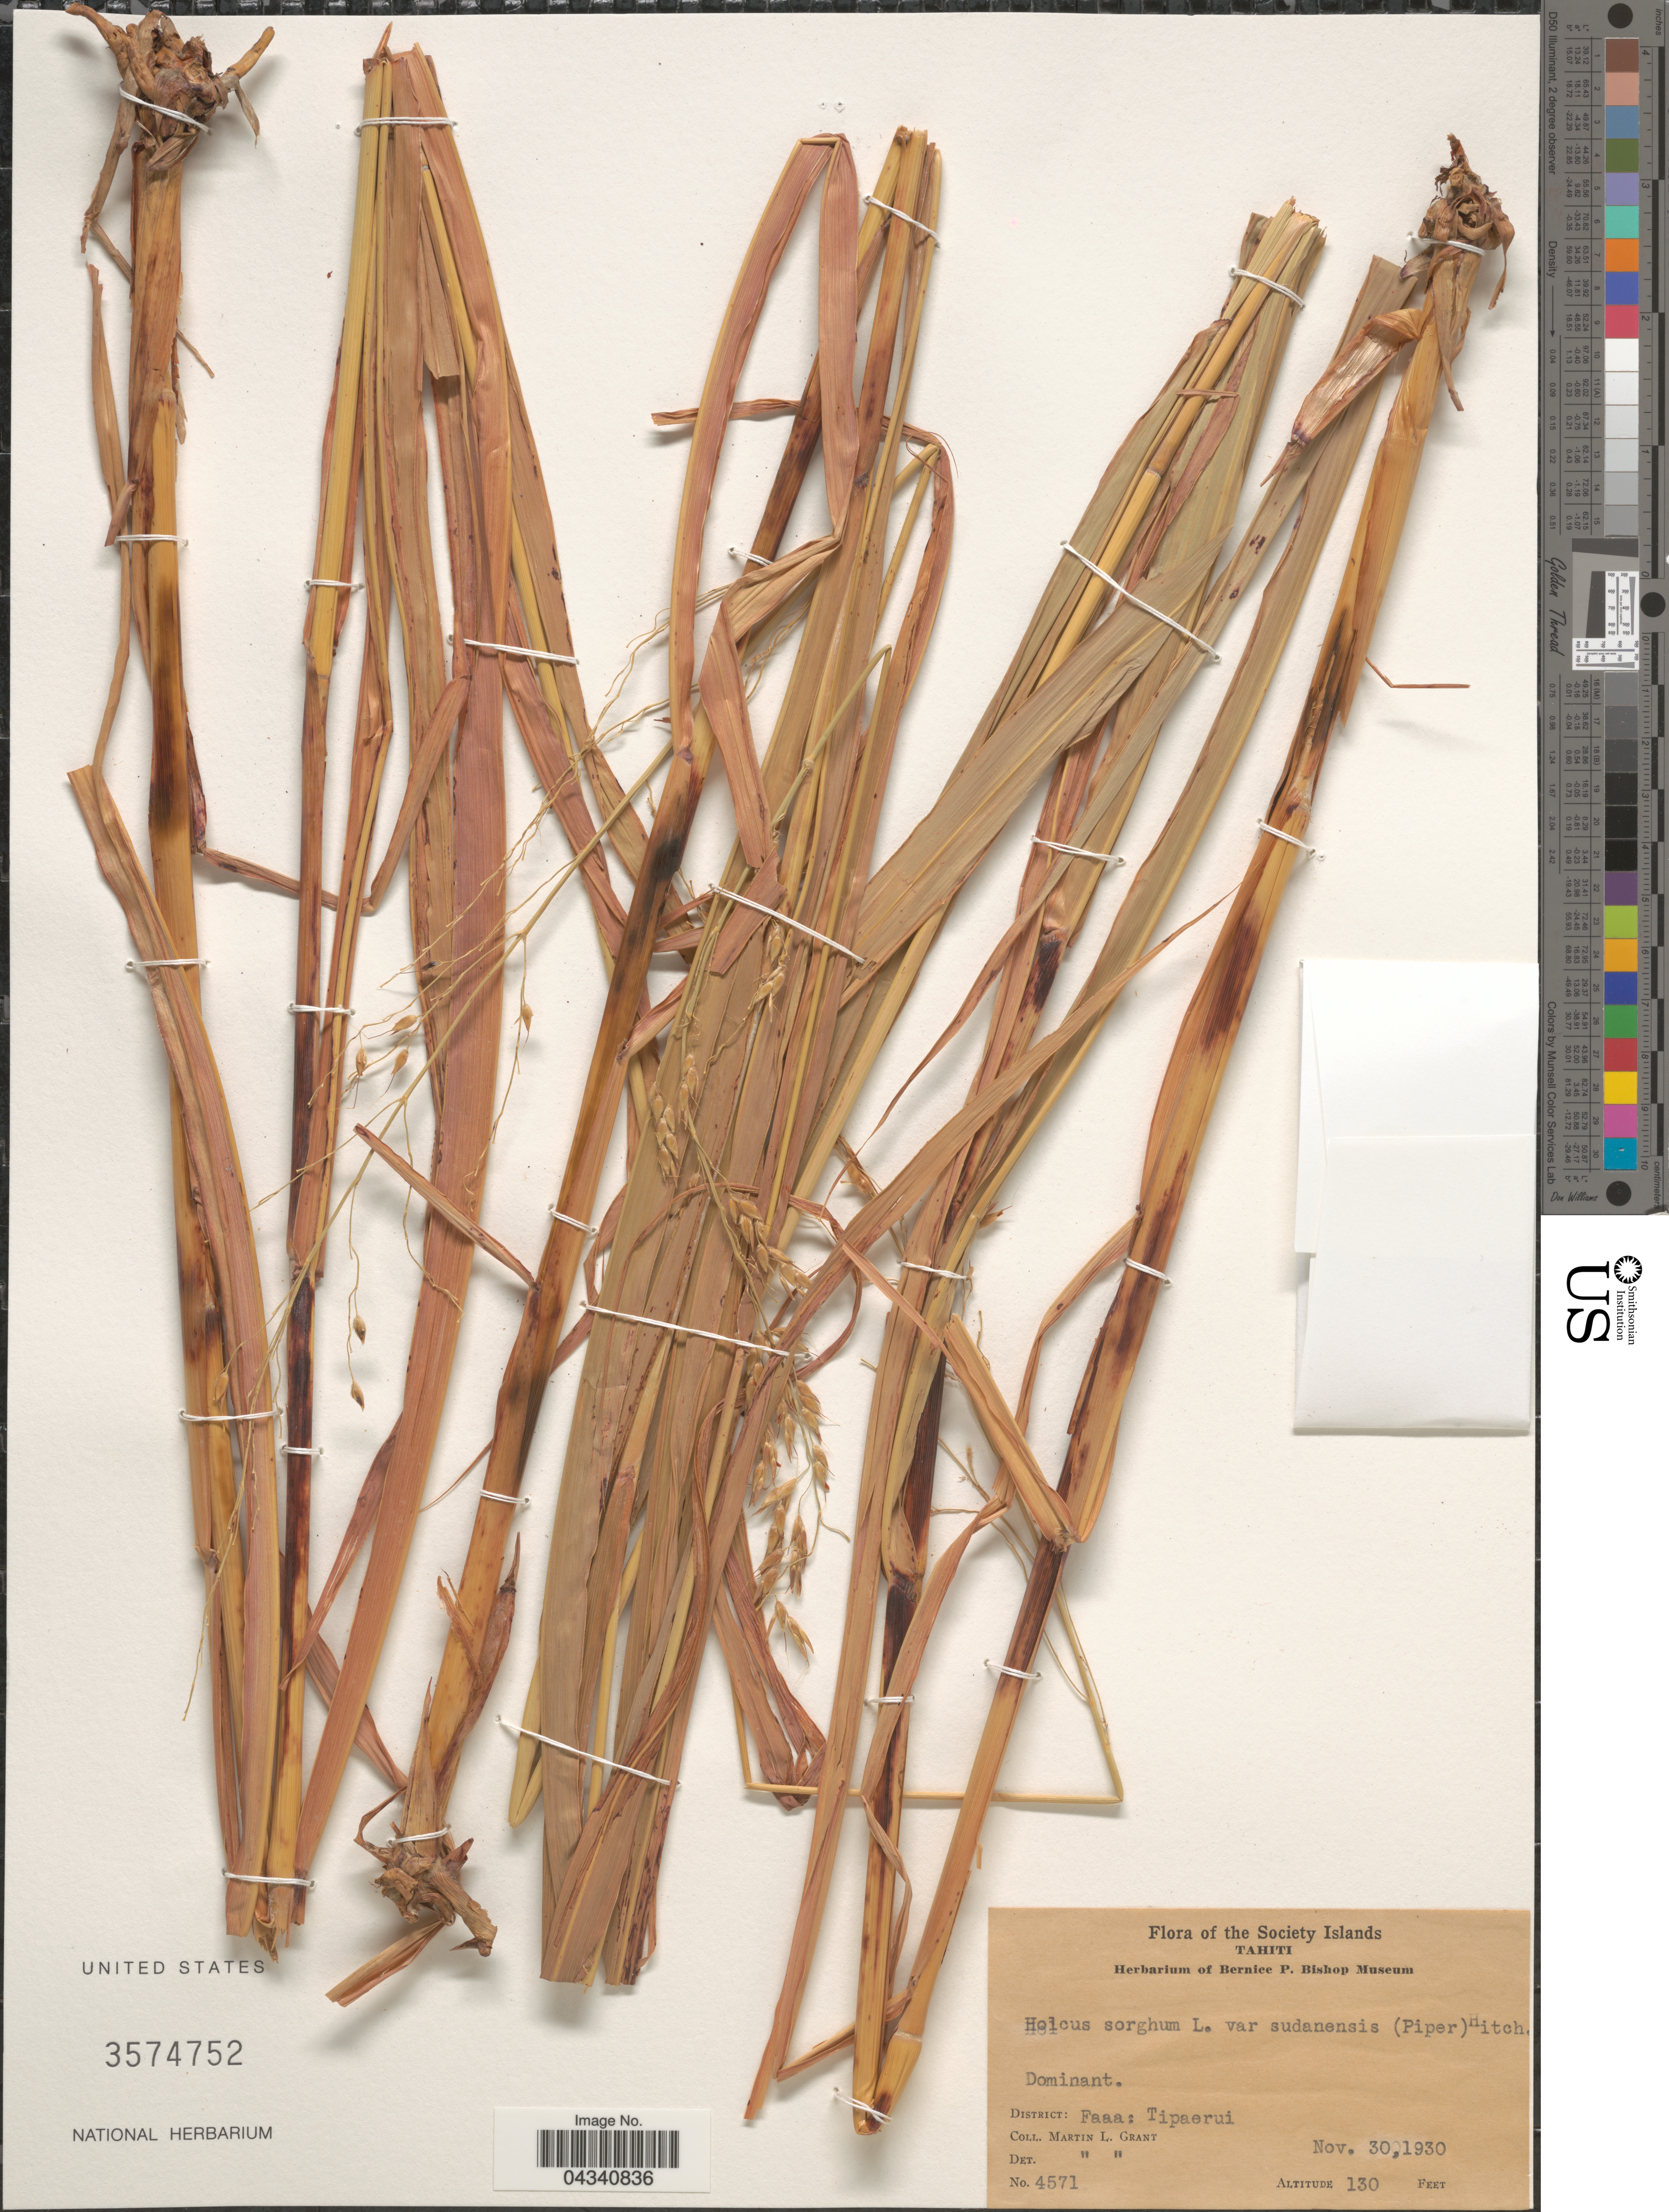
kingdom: Plantae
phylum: Tracheophyta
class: Liliopsida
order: Poales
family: Poaceae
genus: Sorghum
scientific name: Sorghum x drummondii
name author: (Nees ex Steud.) Millsp. & Chase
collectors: M. L. Grant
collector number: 4571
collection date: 1930-11-30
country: French Polynesia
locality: Society Islands. Tahiti. District: Faaa: Tipaerui.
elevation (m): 40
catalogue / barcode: US 3574752